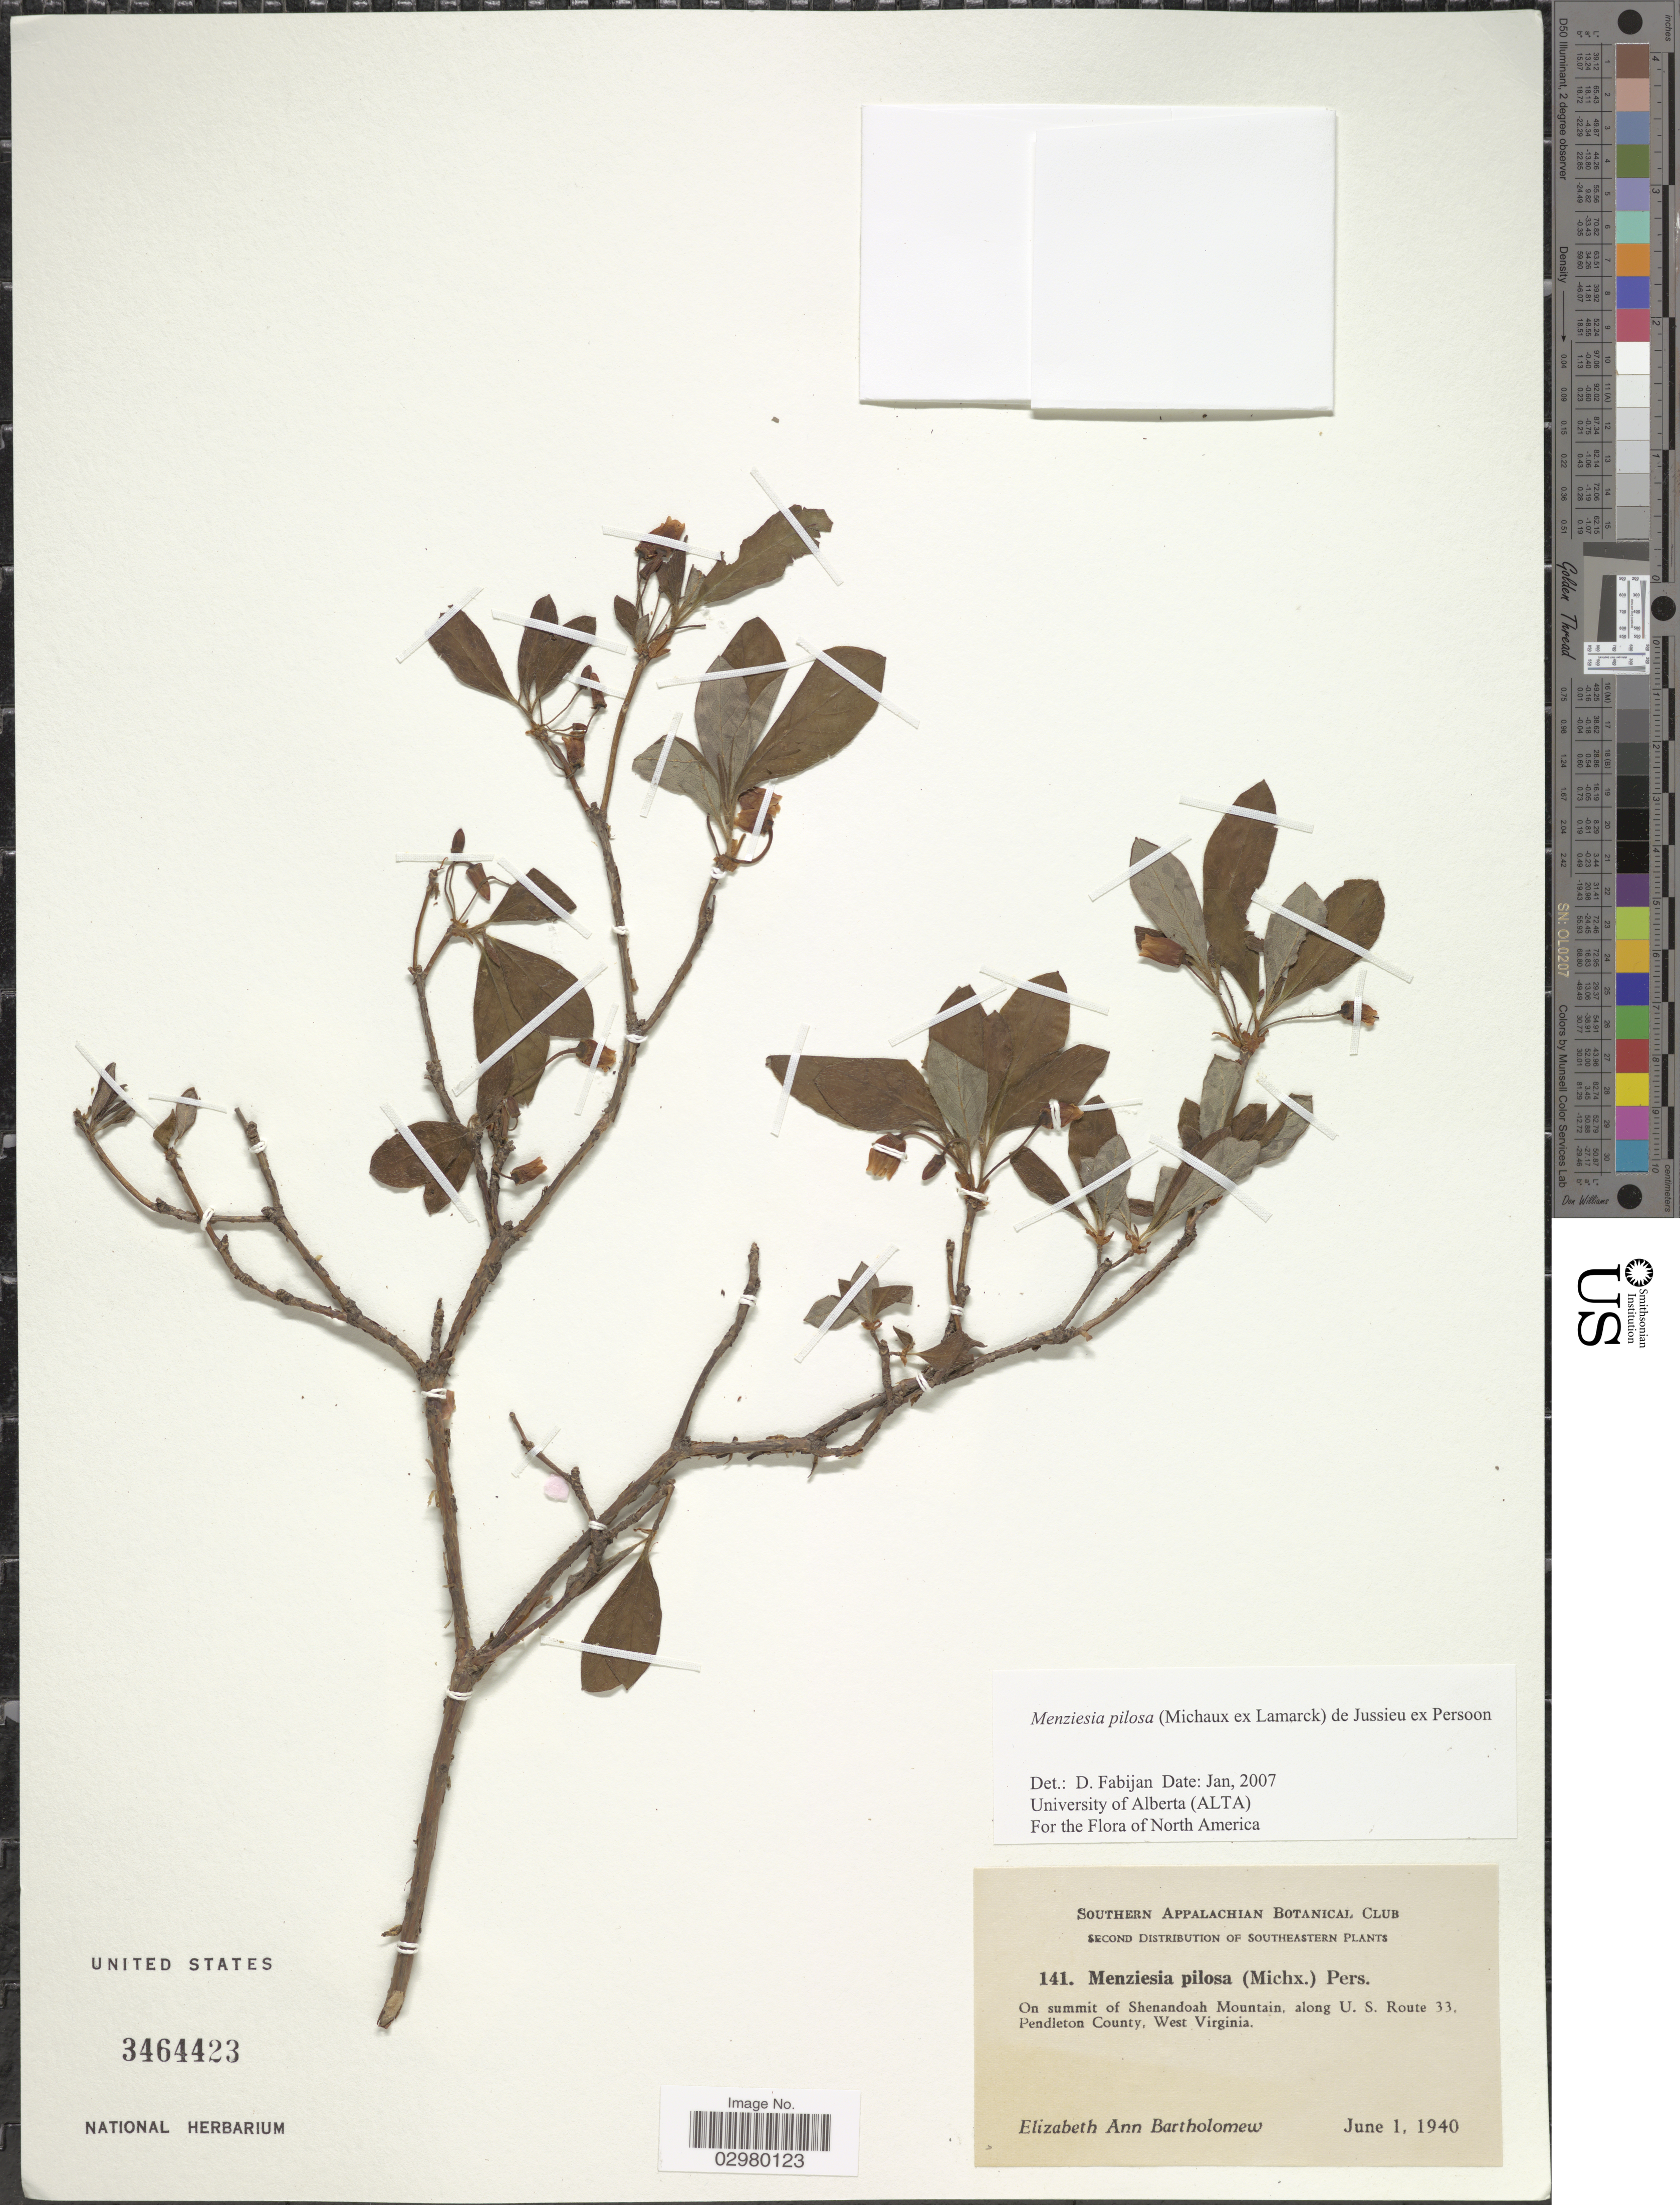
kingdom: Plantae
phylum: Tracheophyta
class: Magnoliopsida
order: Ericales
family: Ericaceae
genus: Menziesia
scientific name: Menziesia pilosa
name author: (Michx.) Juss.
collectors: E. Bartholomew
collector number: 141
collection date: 1940-06-01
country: United States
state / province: West Virginia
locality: Southern Appalachian. On summit of Shenandoah Mountain, along U.S. Route 33, Pendleton Couny.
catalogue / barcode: US 3464423